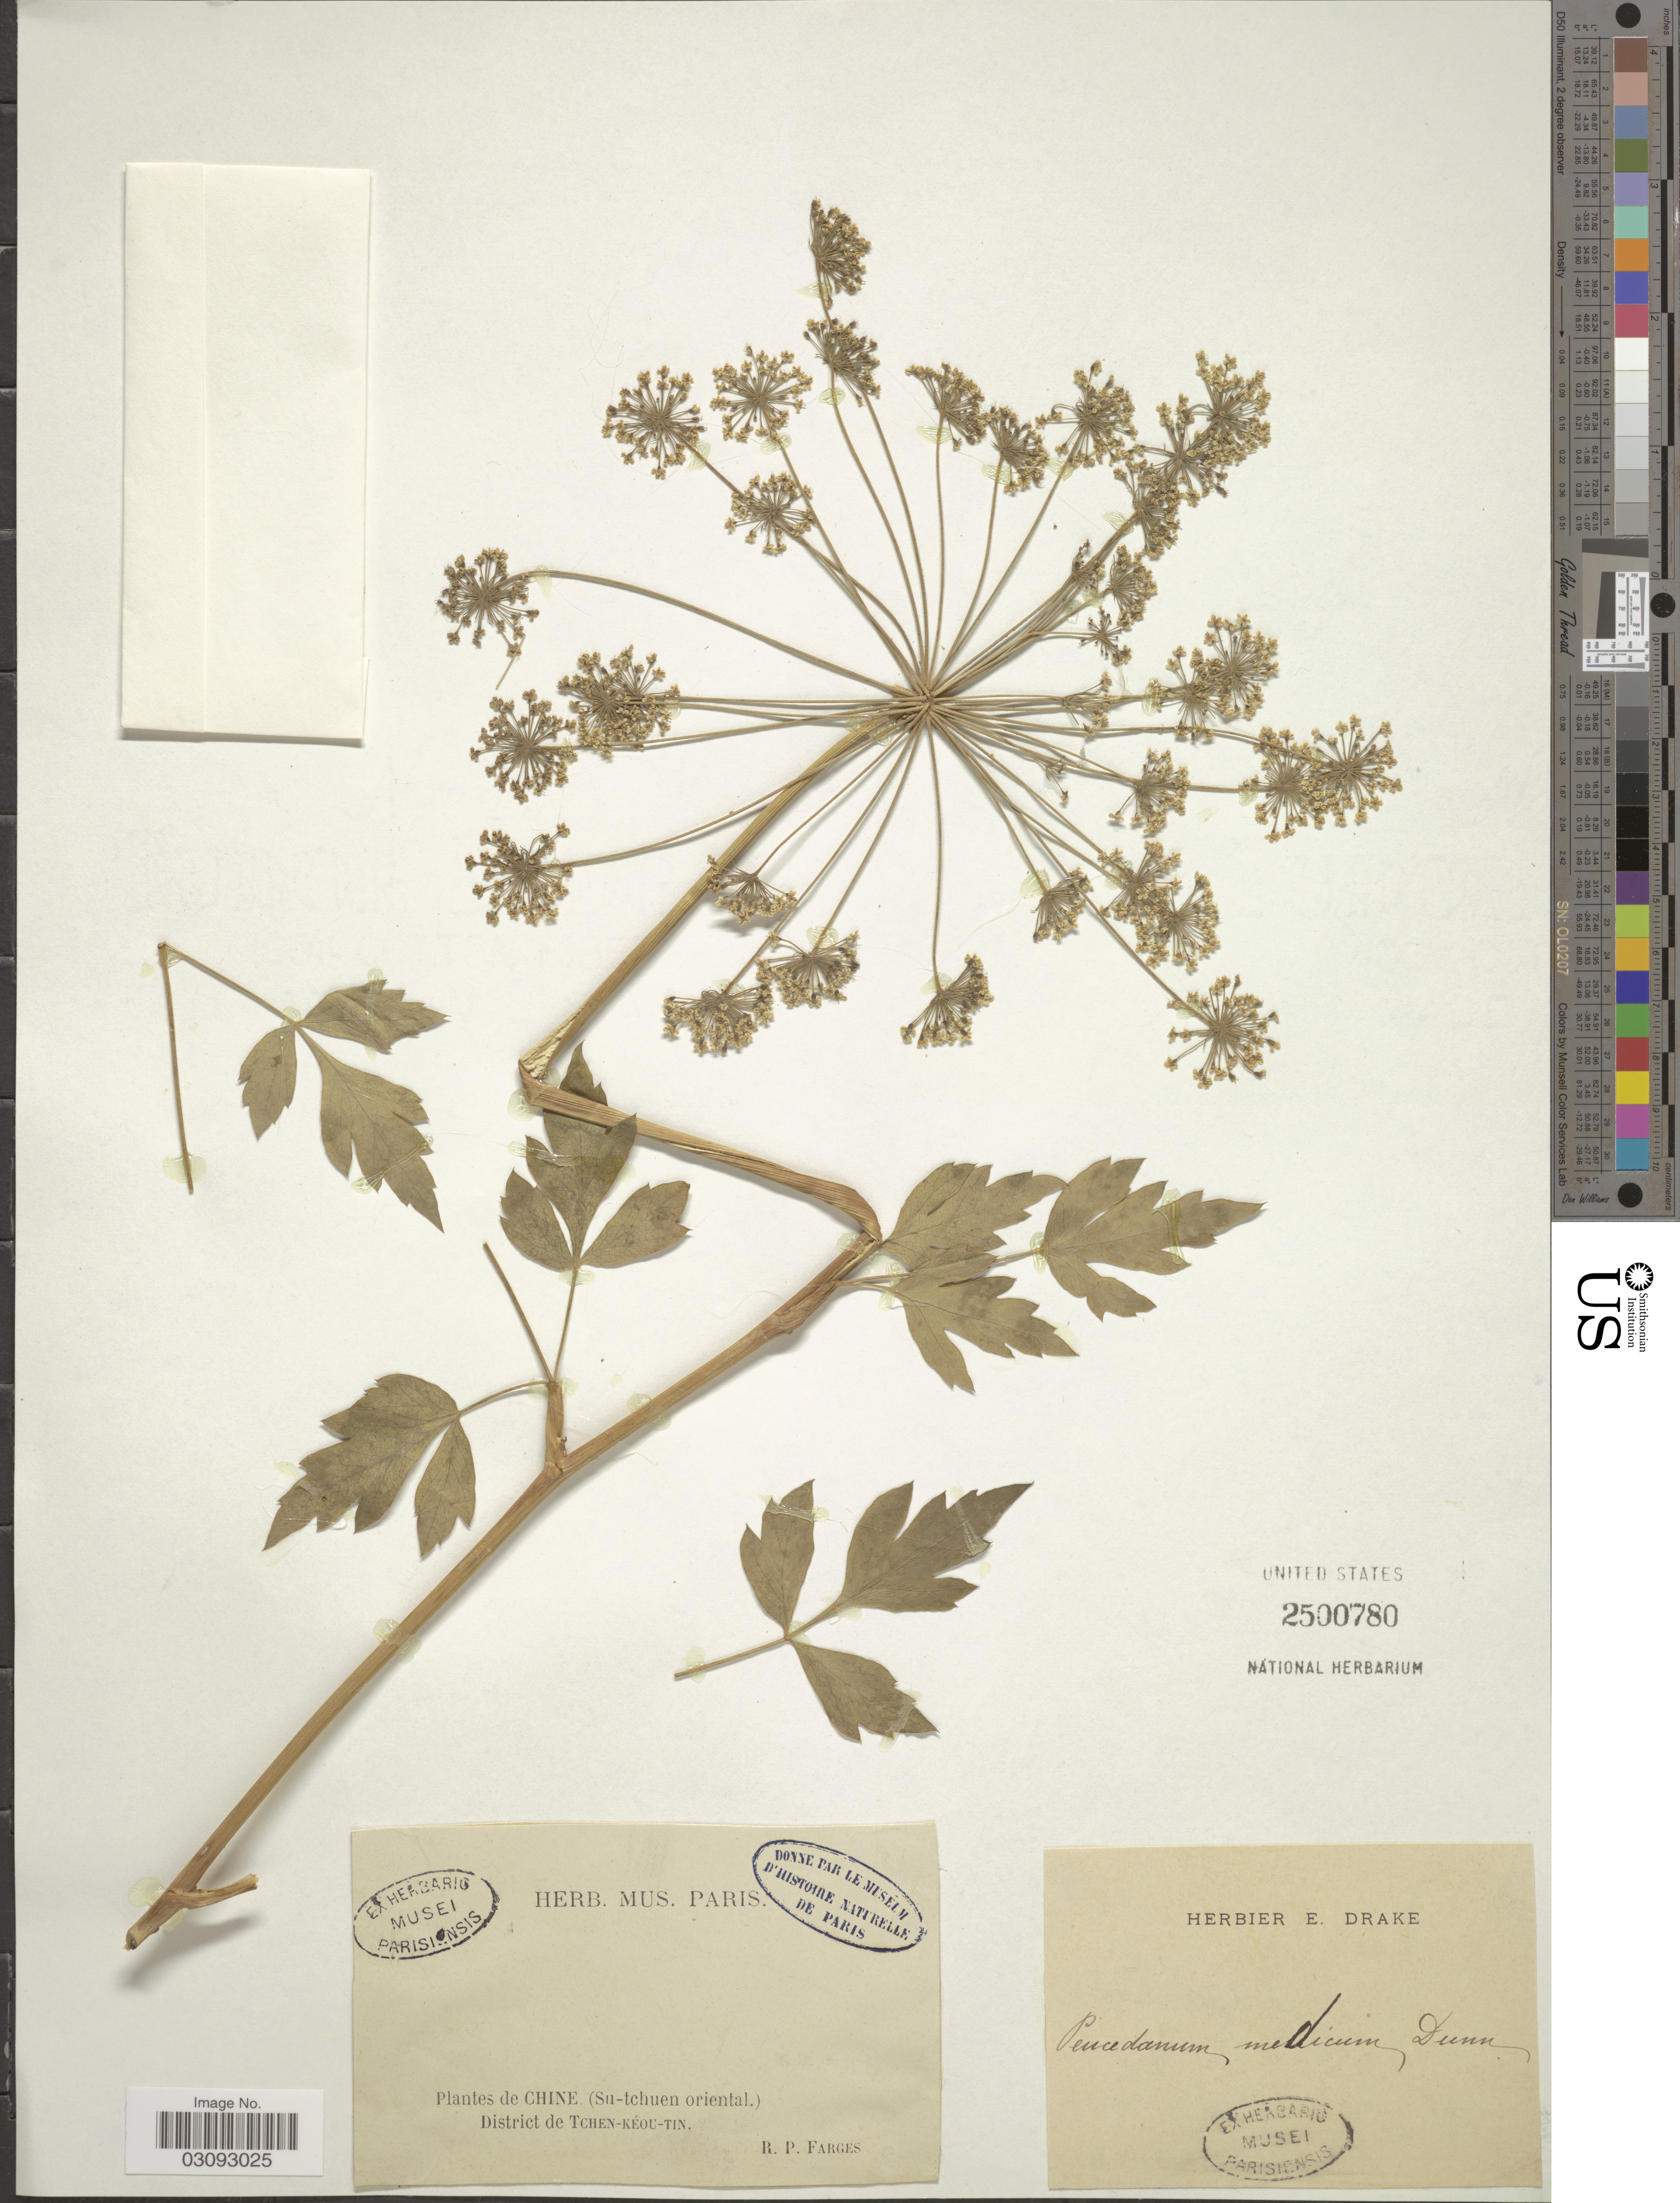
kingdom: Plantae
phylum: Tracheophyta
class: Magnoliopsida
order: Apiales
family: Apiaceae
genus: Peucedanum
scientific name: Peucedanum medicum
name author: Dunn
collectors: R. Farges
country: China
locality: Chine (Su-tchuen oriental).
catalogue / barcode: US 2500780